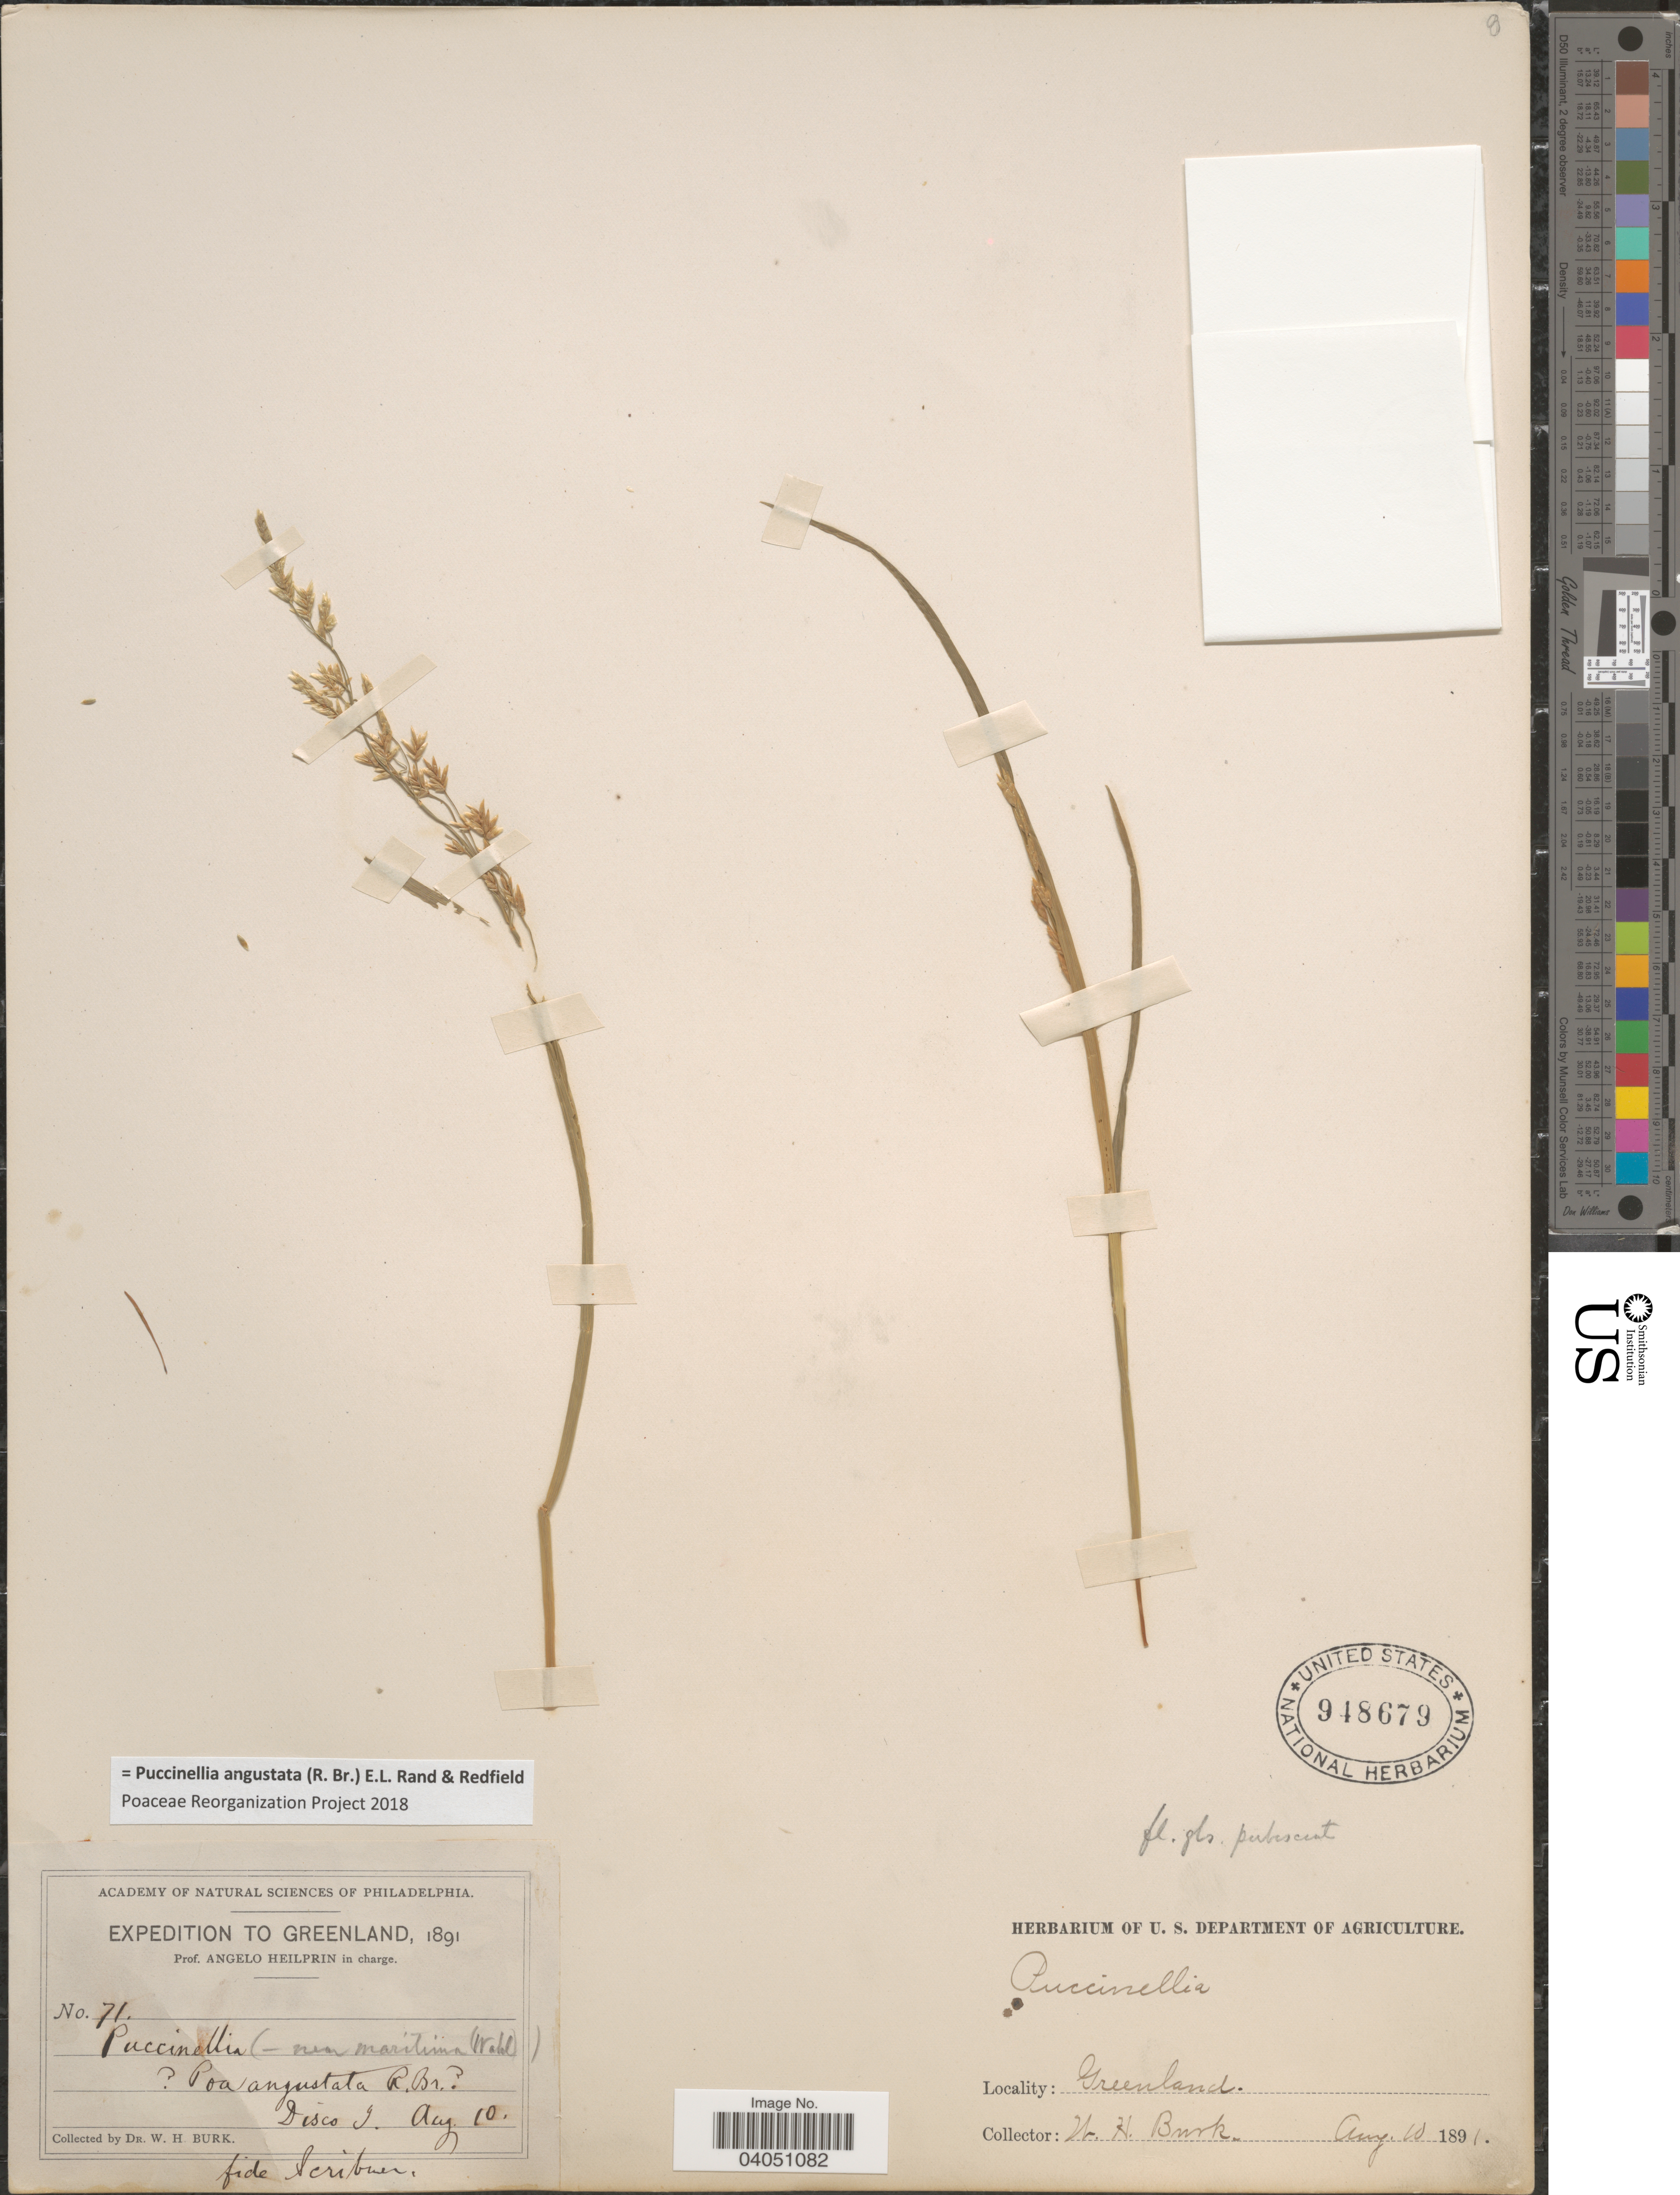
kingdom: Plantae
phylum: Tracheophyta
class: Liliopsida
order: Poales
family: Poaceae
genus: Puccinellia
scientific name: Puccinellia angustata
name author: (R. Br.) Nash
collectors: W. Burk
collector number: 71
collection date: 1891-08-10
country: Greenland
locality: Disco.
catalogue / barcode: US 948679